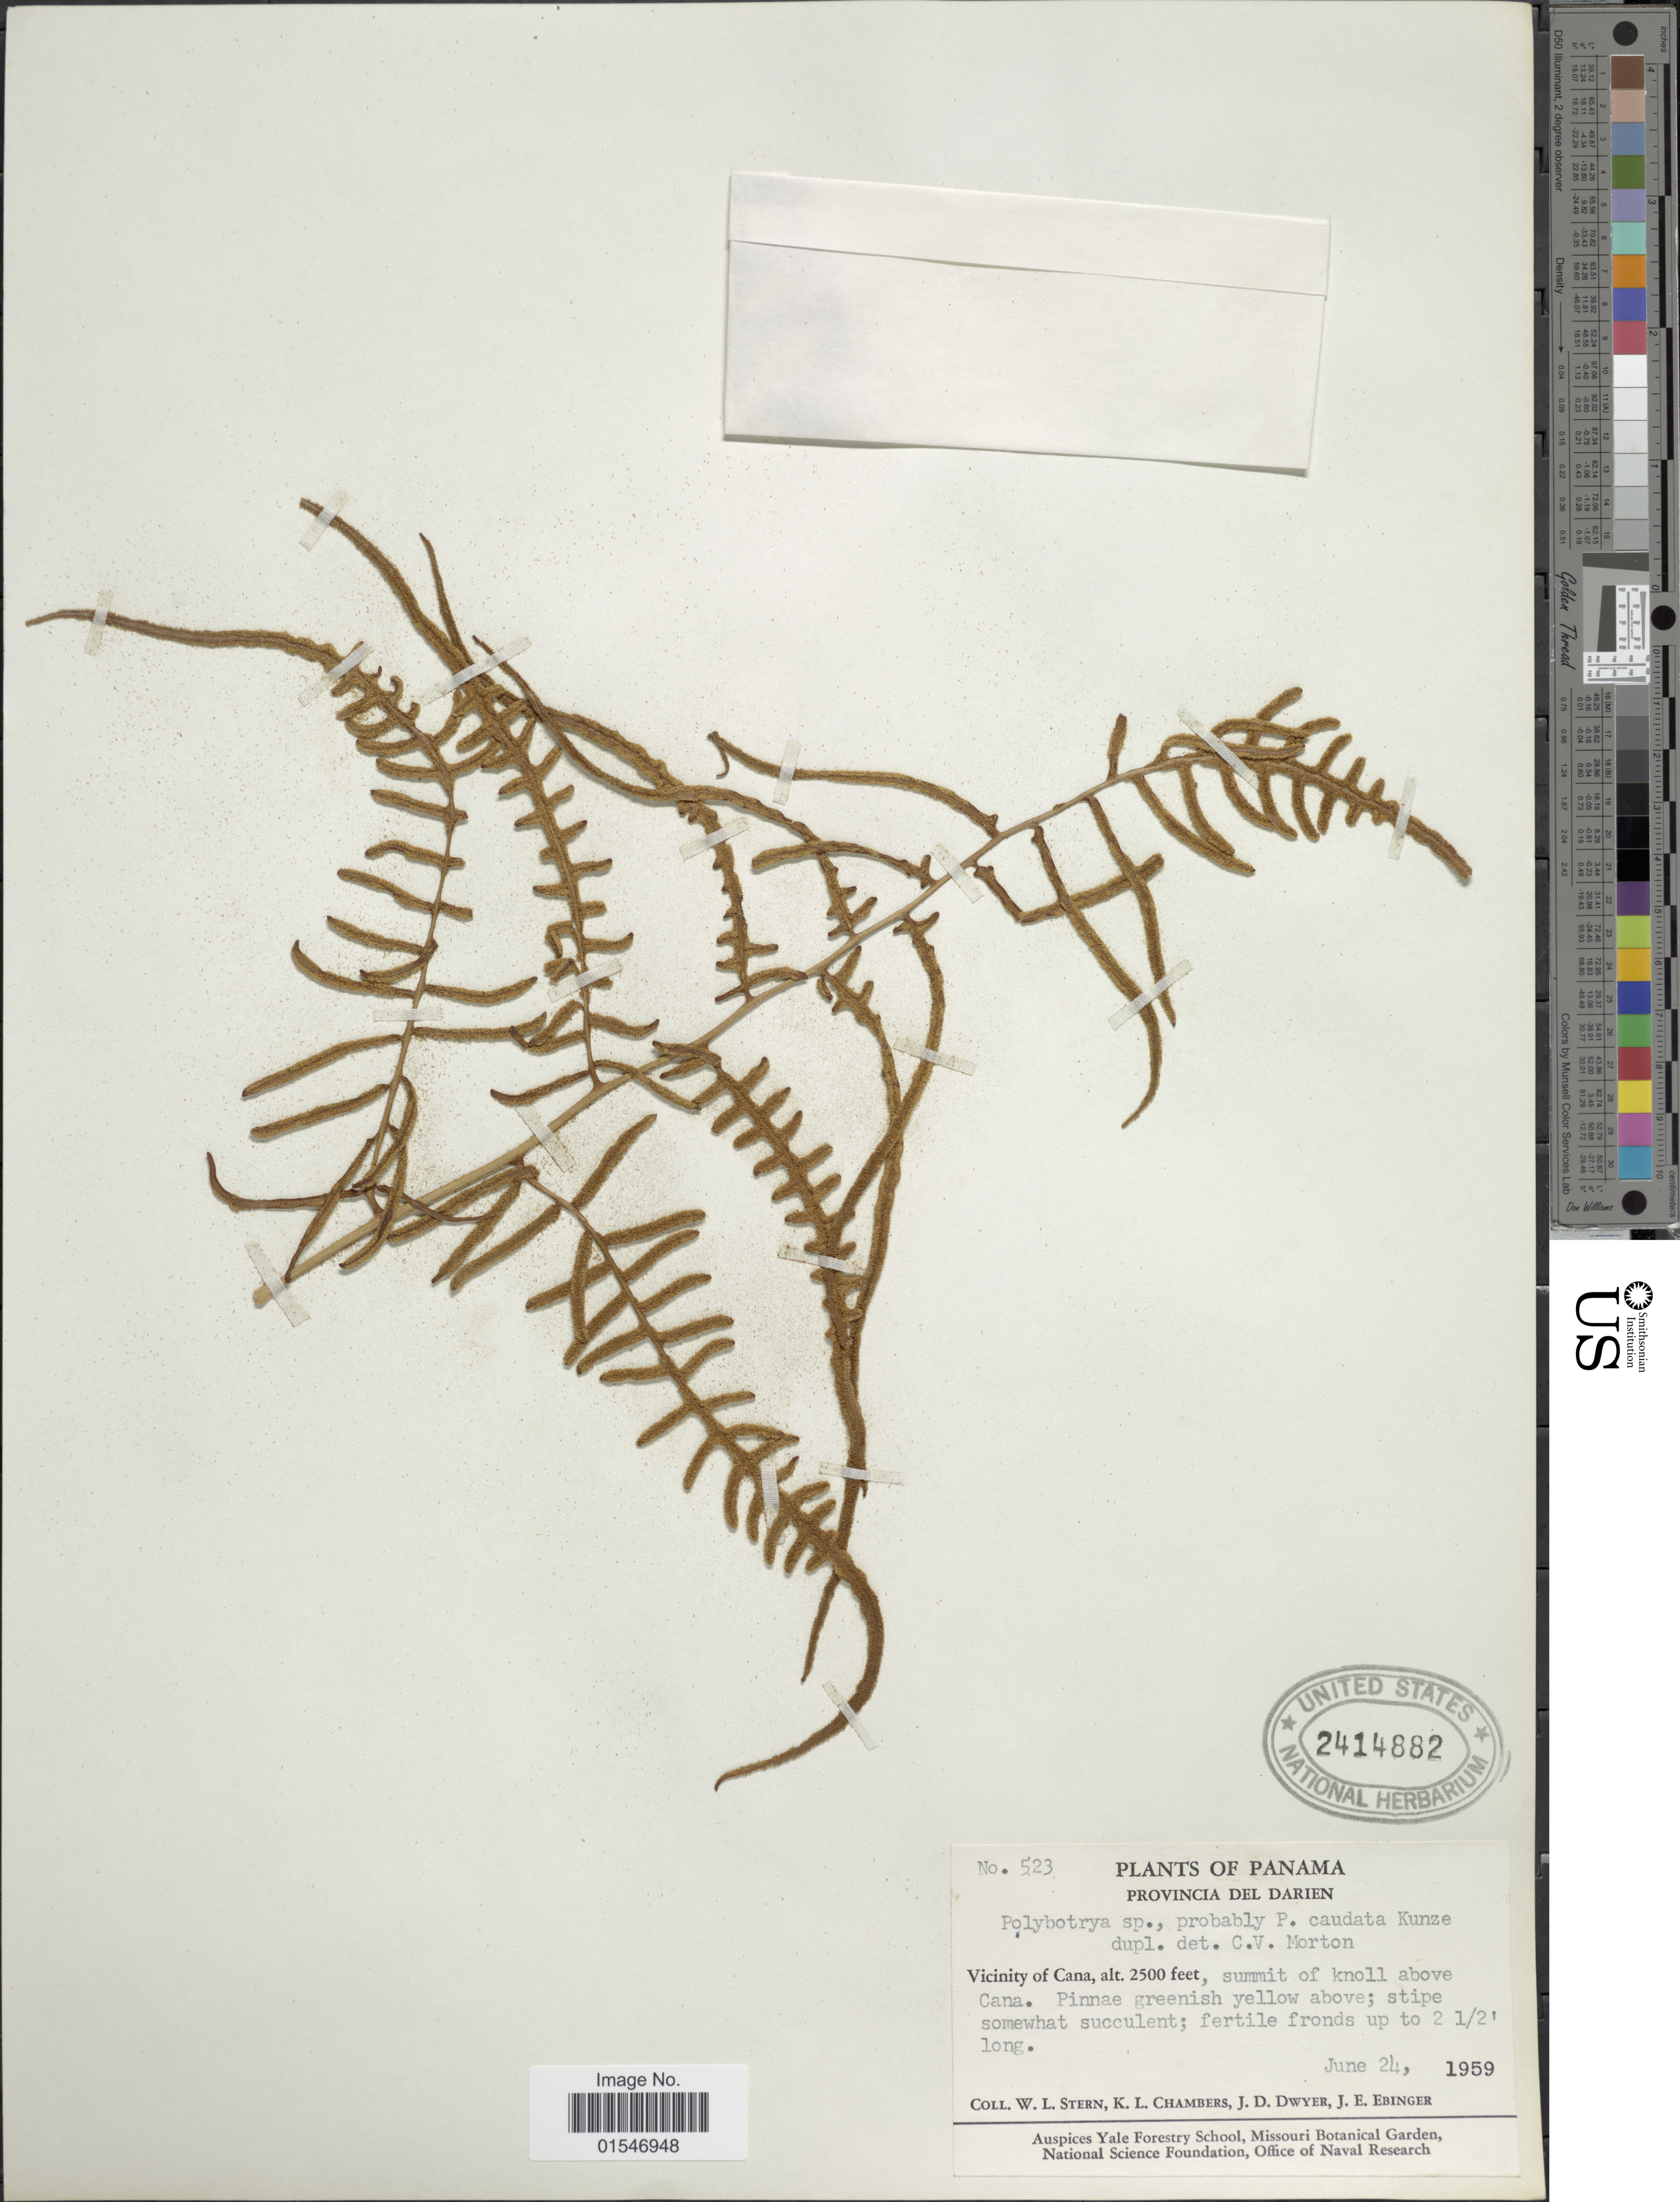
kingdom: Plantae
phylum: Tracheophyta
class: Polypodiopsida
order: Polypodiales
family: Dryopteridaceae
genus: Polybotrya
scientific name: Polybotrya caudata f. caudata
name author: Kunze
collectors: W. L. Stern, K. Chambers, J. D. Dwyer & J. Ebinger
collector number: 523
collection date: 1959-06-24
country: Panama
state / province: Darién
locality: Panama, Provincia del Darien. Vicinity of Cana. summit knoll above Cana.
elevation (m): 762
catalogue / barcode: US 2414882